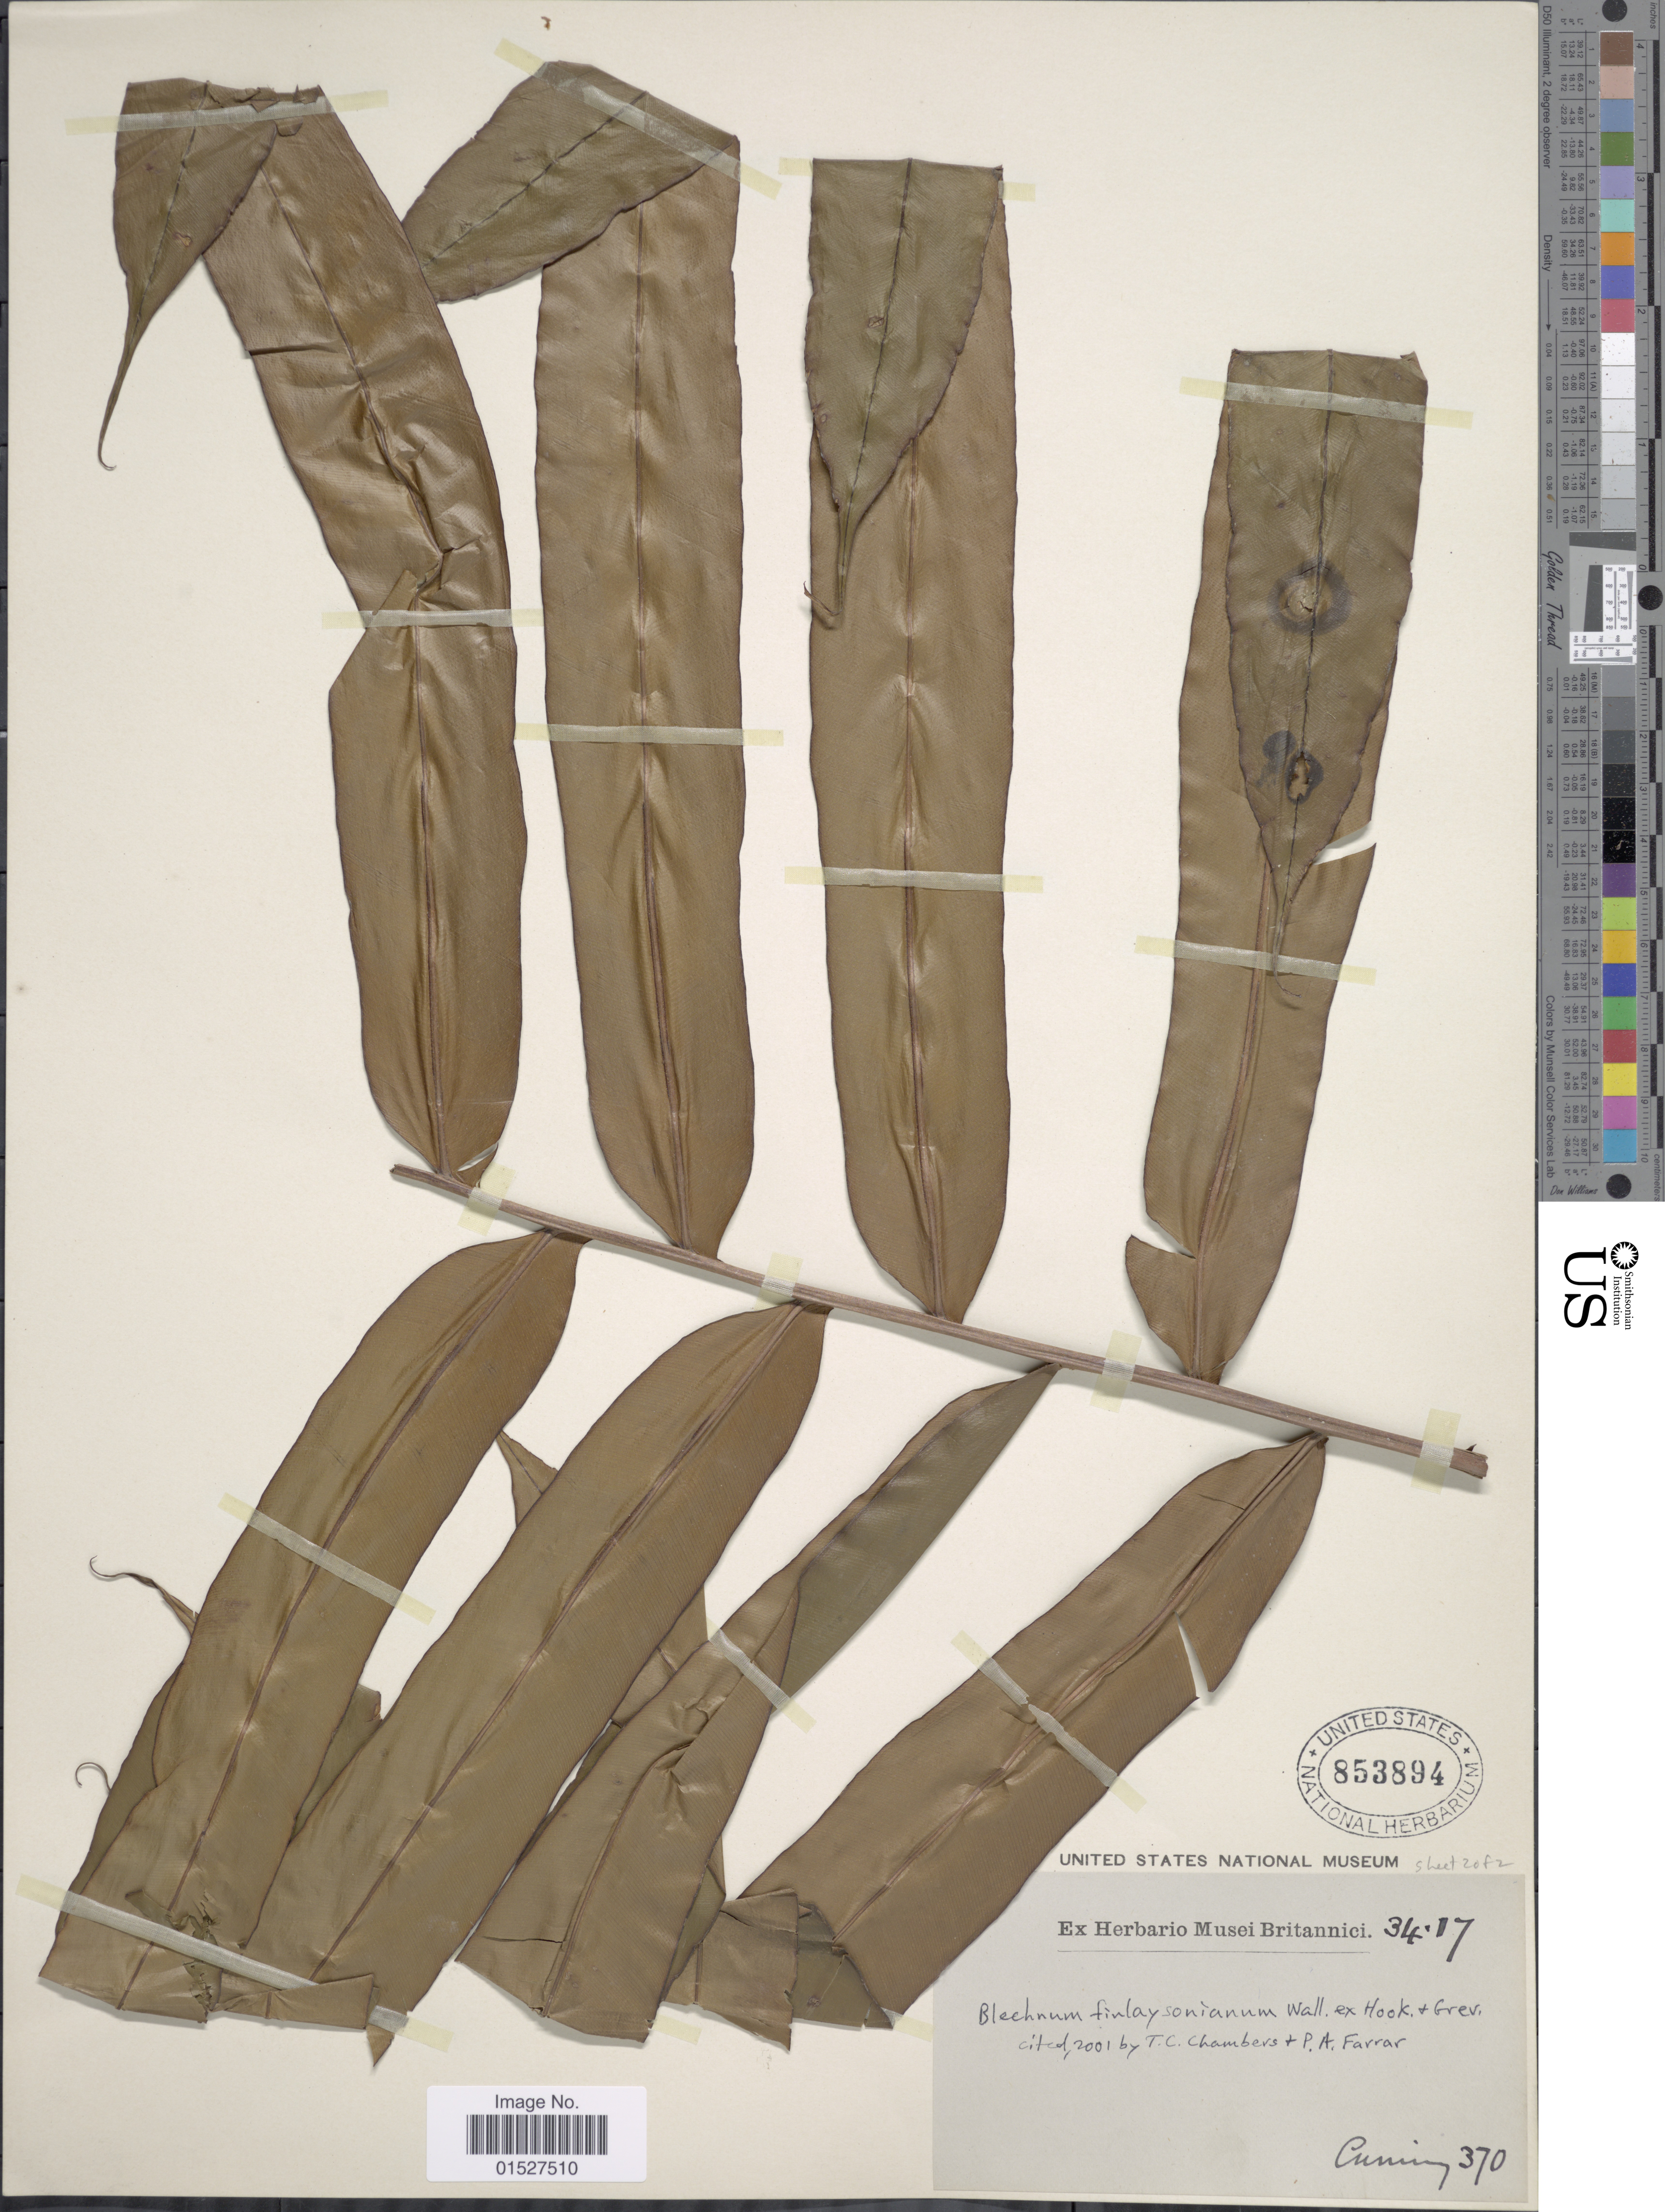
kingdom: Plantae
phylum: Tracheophyta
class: Polypodiopsida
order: Polypodiales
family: Blechnaceae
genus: Blechnum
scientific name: Blechnum finlaysonianum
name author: Wall.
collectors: -. Cuming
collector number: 370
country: Philippines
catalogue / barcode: US 853894